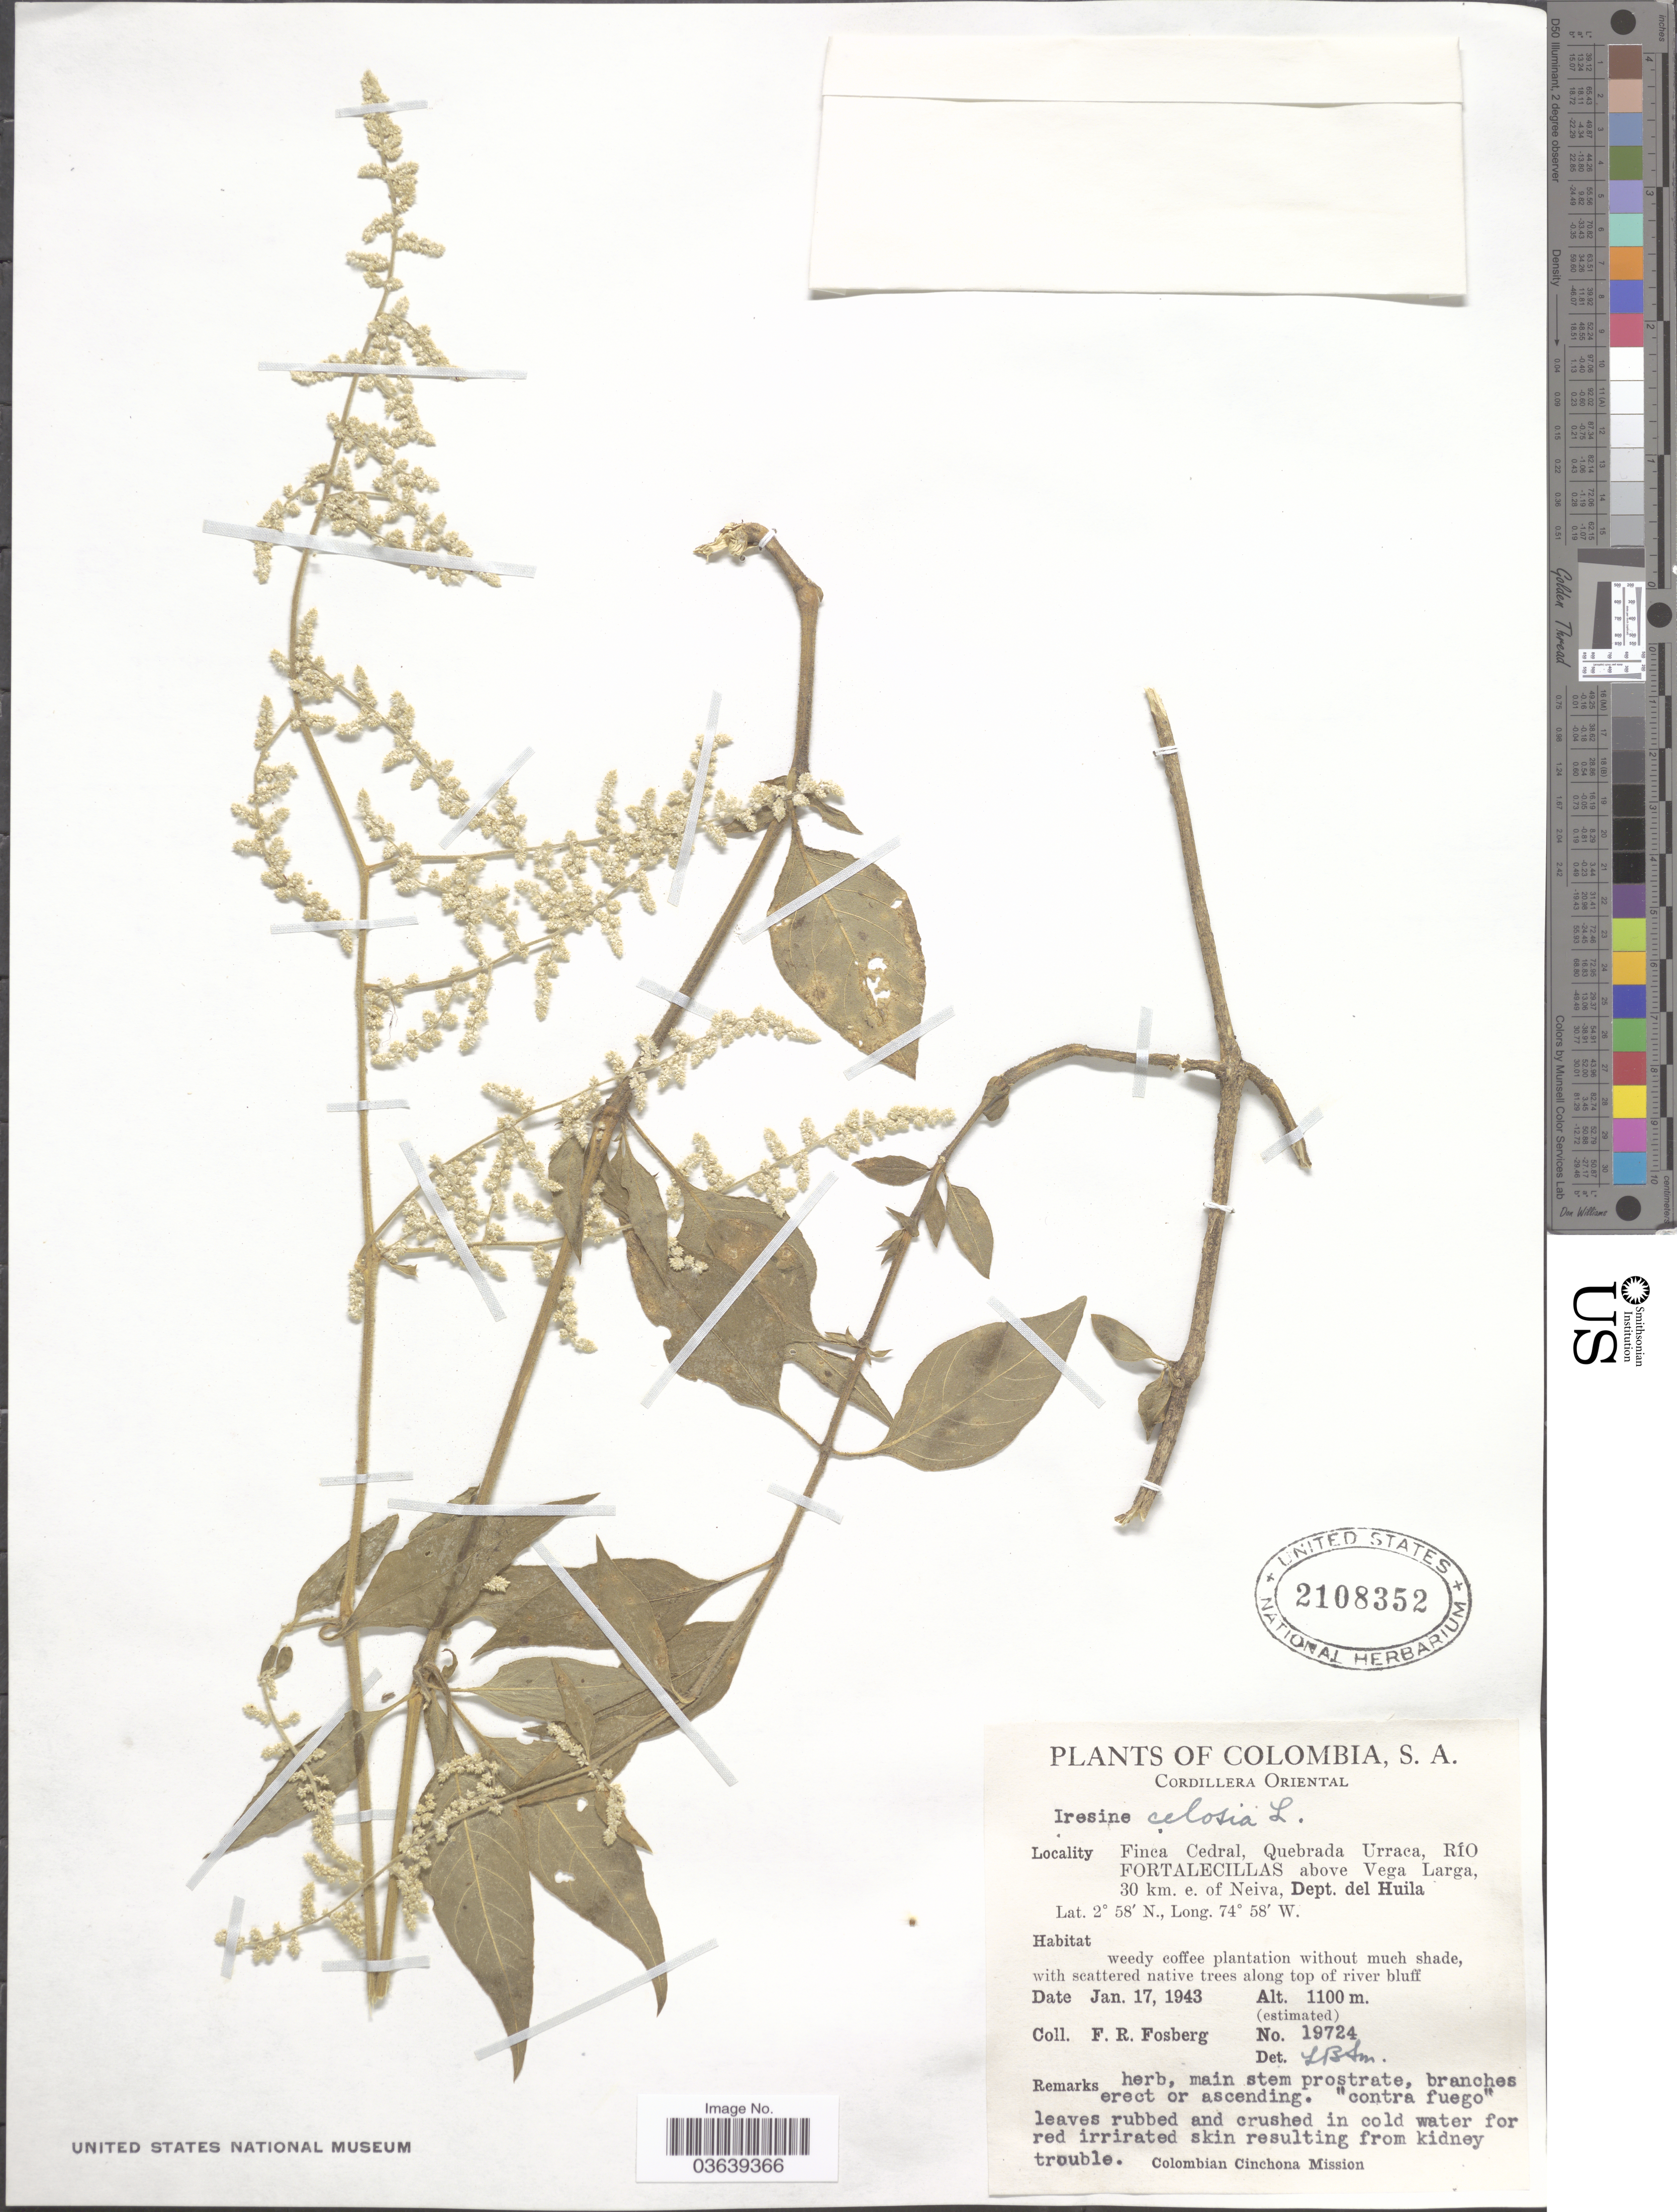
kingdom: Plantae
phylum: Tracheophyta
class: Magnoliopsida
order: Caryophyllales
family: Amaranthaceae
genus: Iresine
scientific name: Iresine celosia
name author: L.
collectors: F. R. Fosberg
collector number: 19724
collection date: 1943-01-17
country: Colombia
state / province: Huila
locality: Cordillera Oriental. Finca Cedral, Quebrada Urraca, Río Fortalecillas above Vega Larga, 30 km. e. of Neiva, Dept. del Huila.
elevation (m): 1100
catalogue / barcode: US 2108352